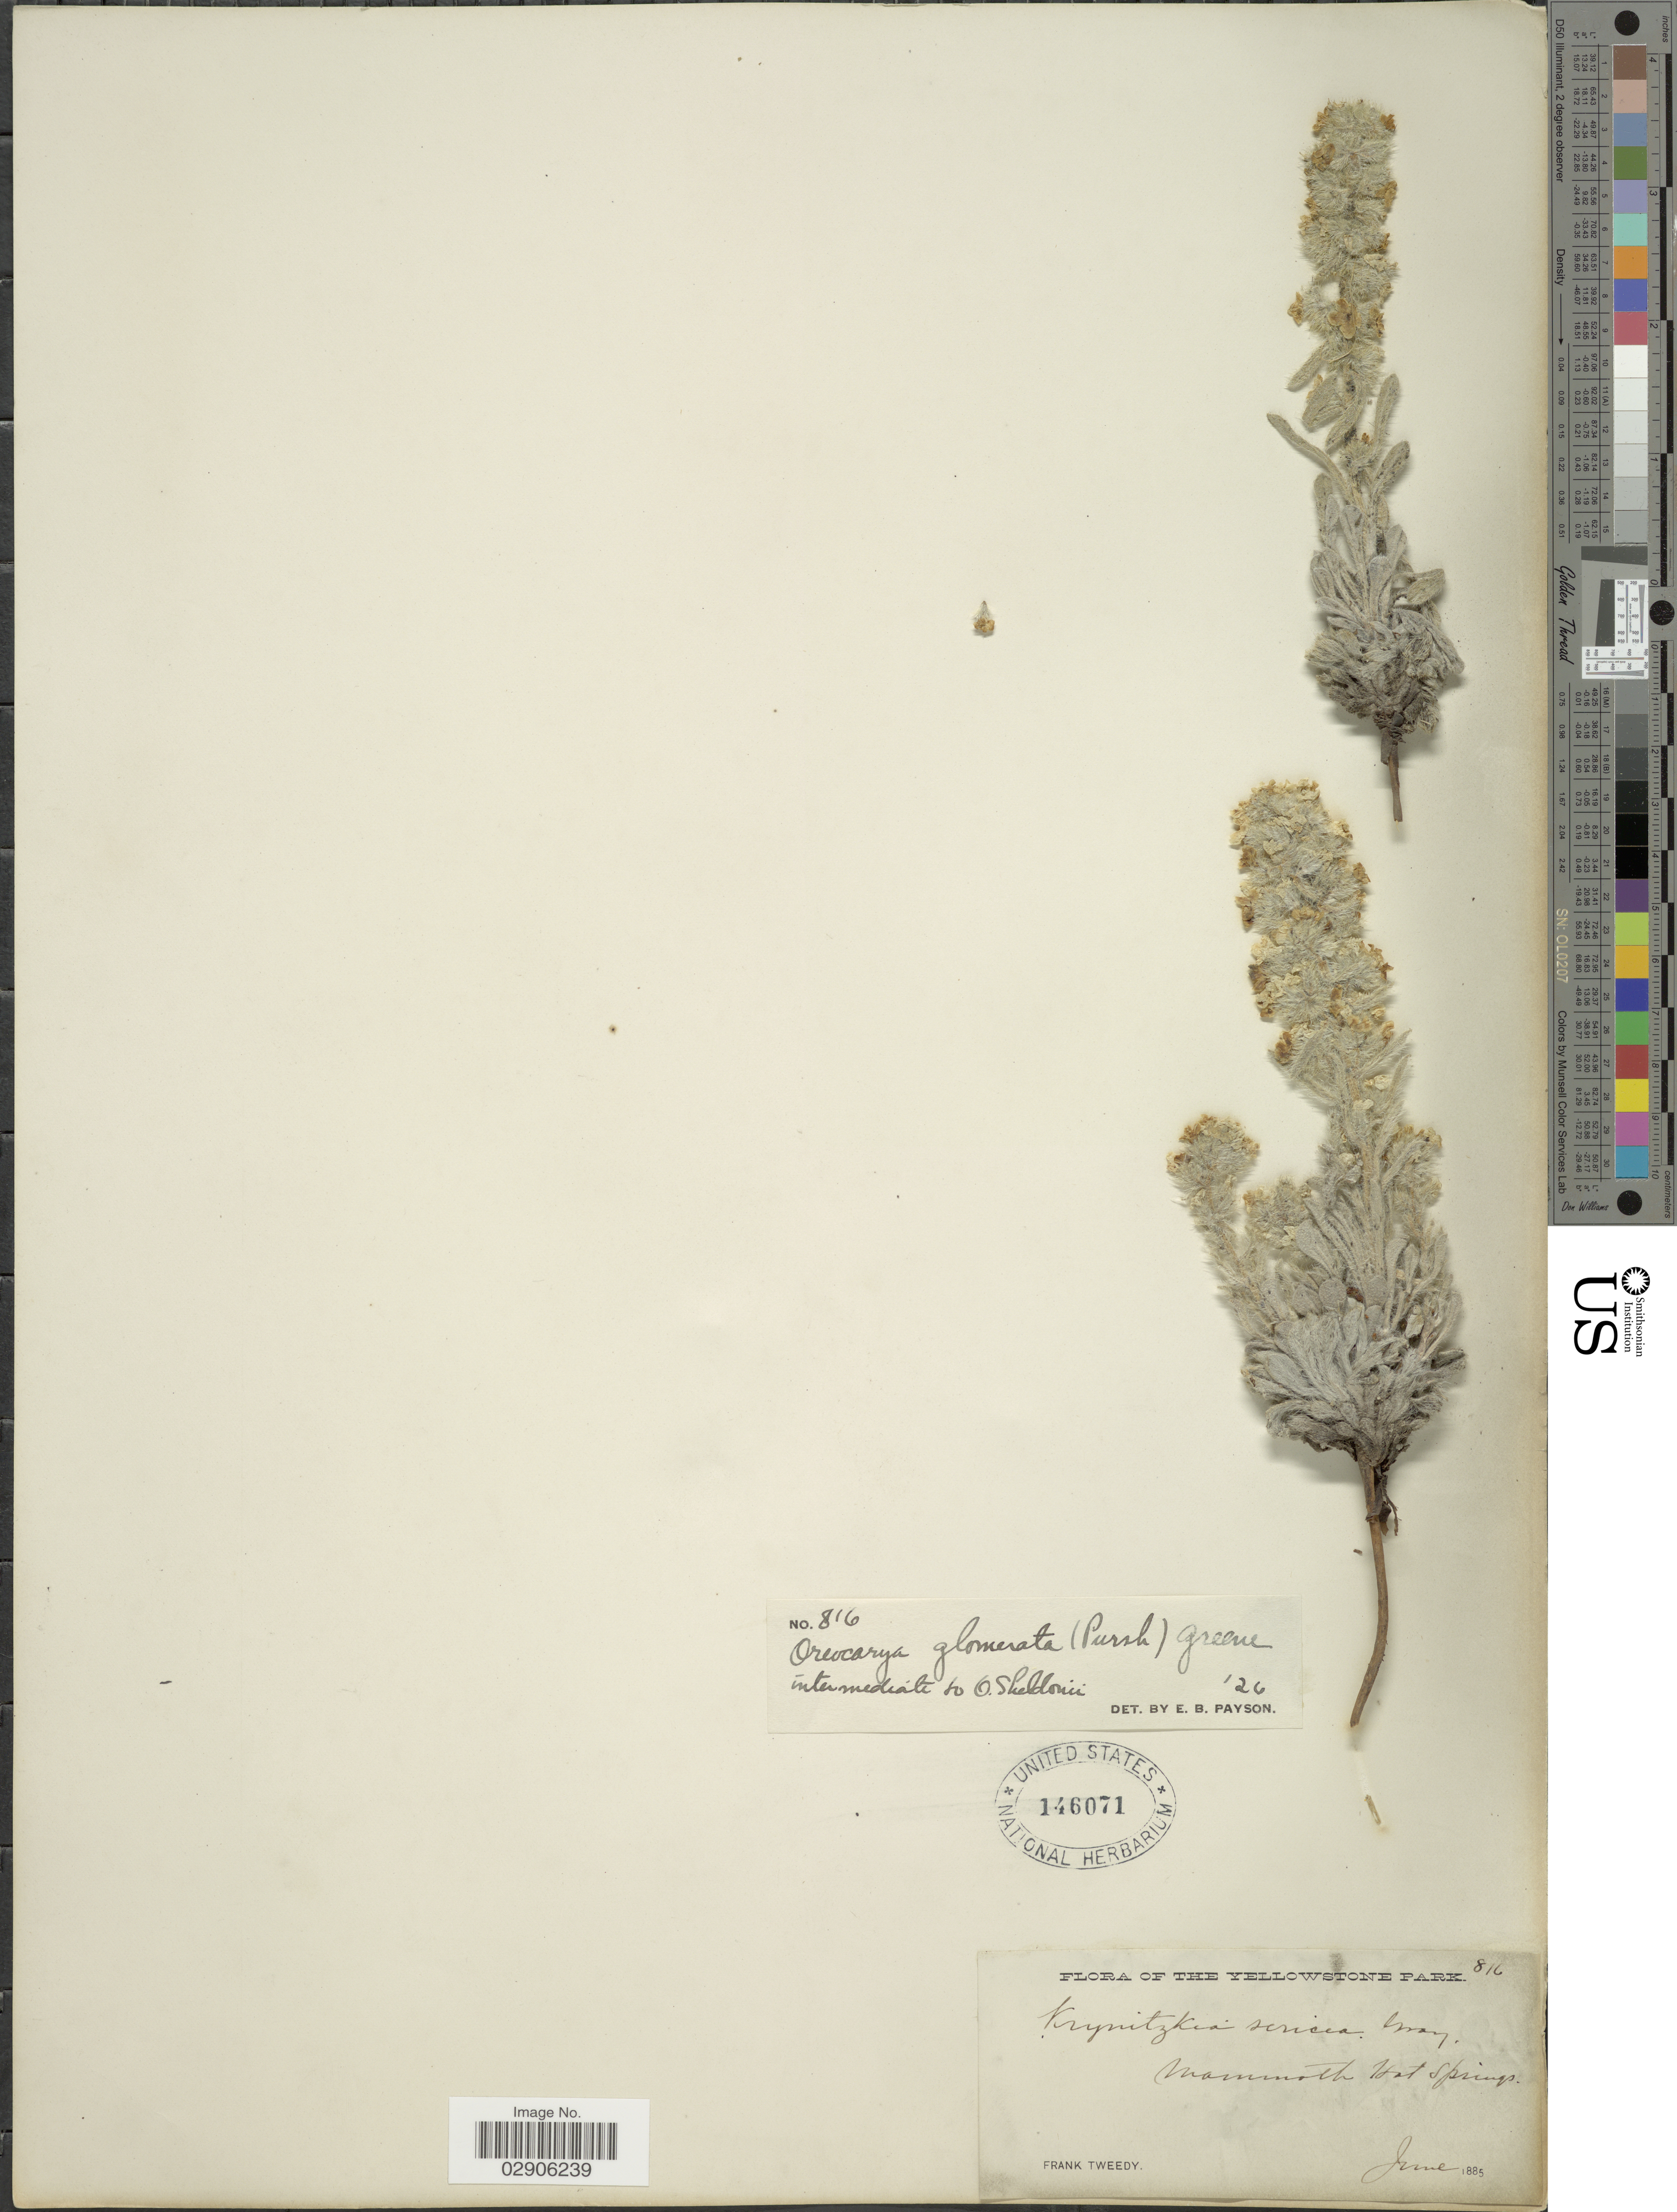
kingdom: Plantae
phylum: Tracheophyta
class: Magnoliopsida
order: Boraginales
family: Boraginaceae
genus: Cryptantha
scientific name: Cryptantha bradburiana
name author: Payson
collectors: F. Tweedy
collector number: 816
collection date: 1885-06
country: United States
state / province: Wyoming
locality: The Yellowstone Park, Mammoth Hot Springs.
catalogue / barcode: US 146071